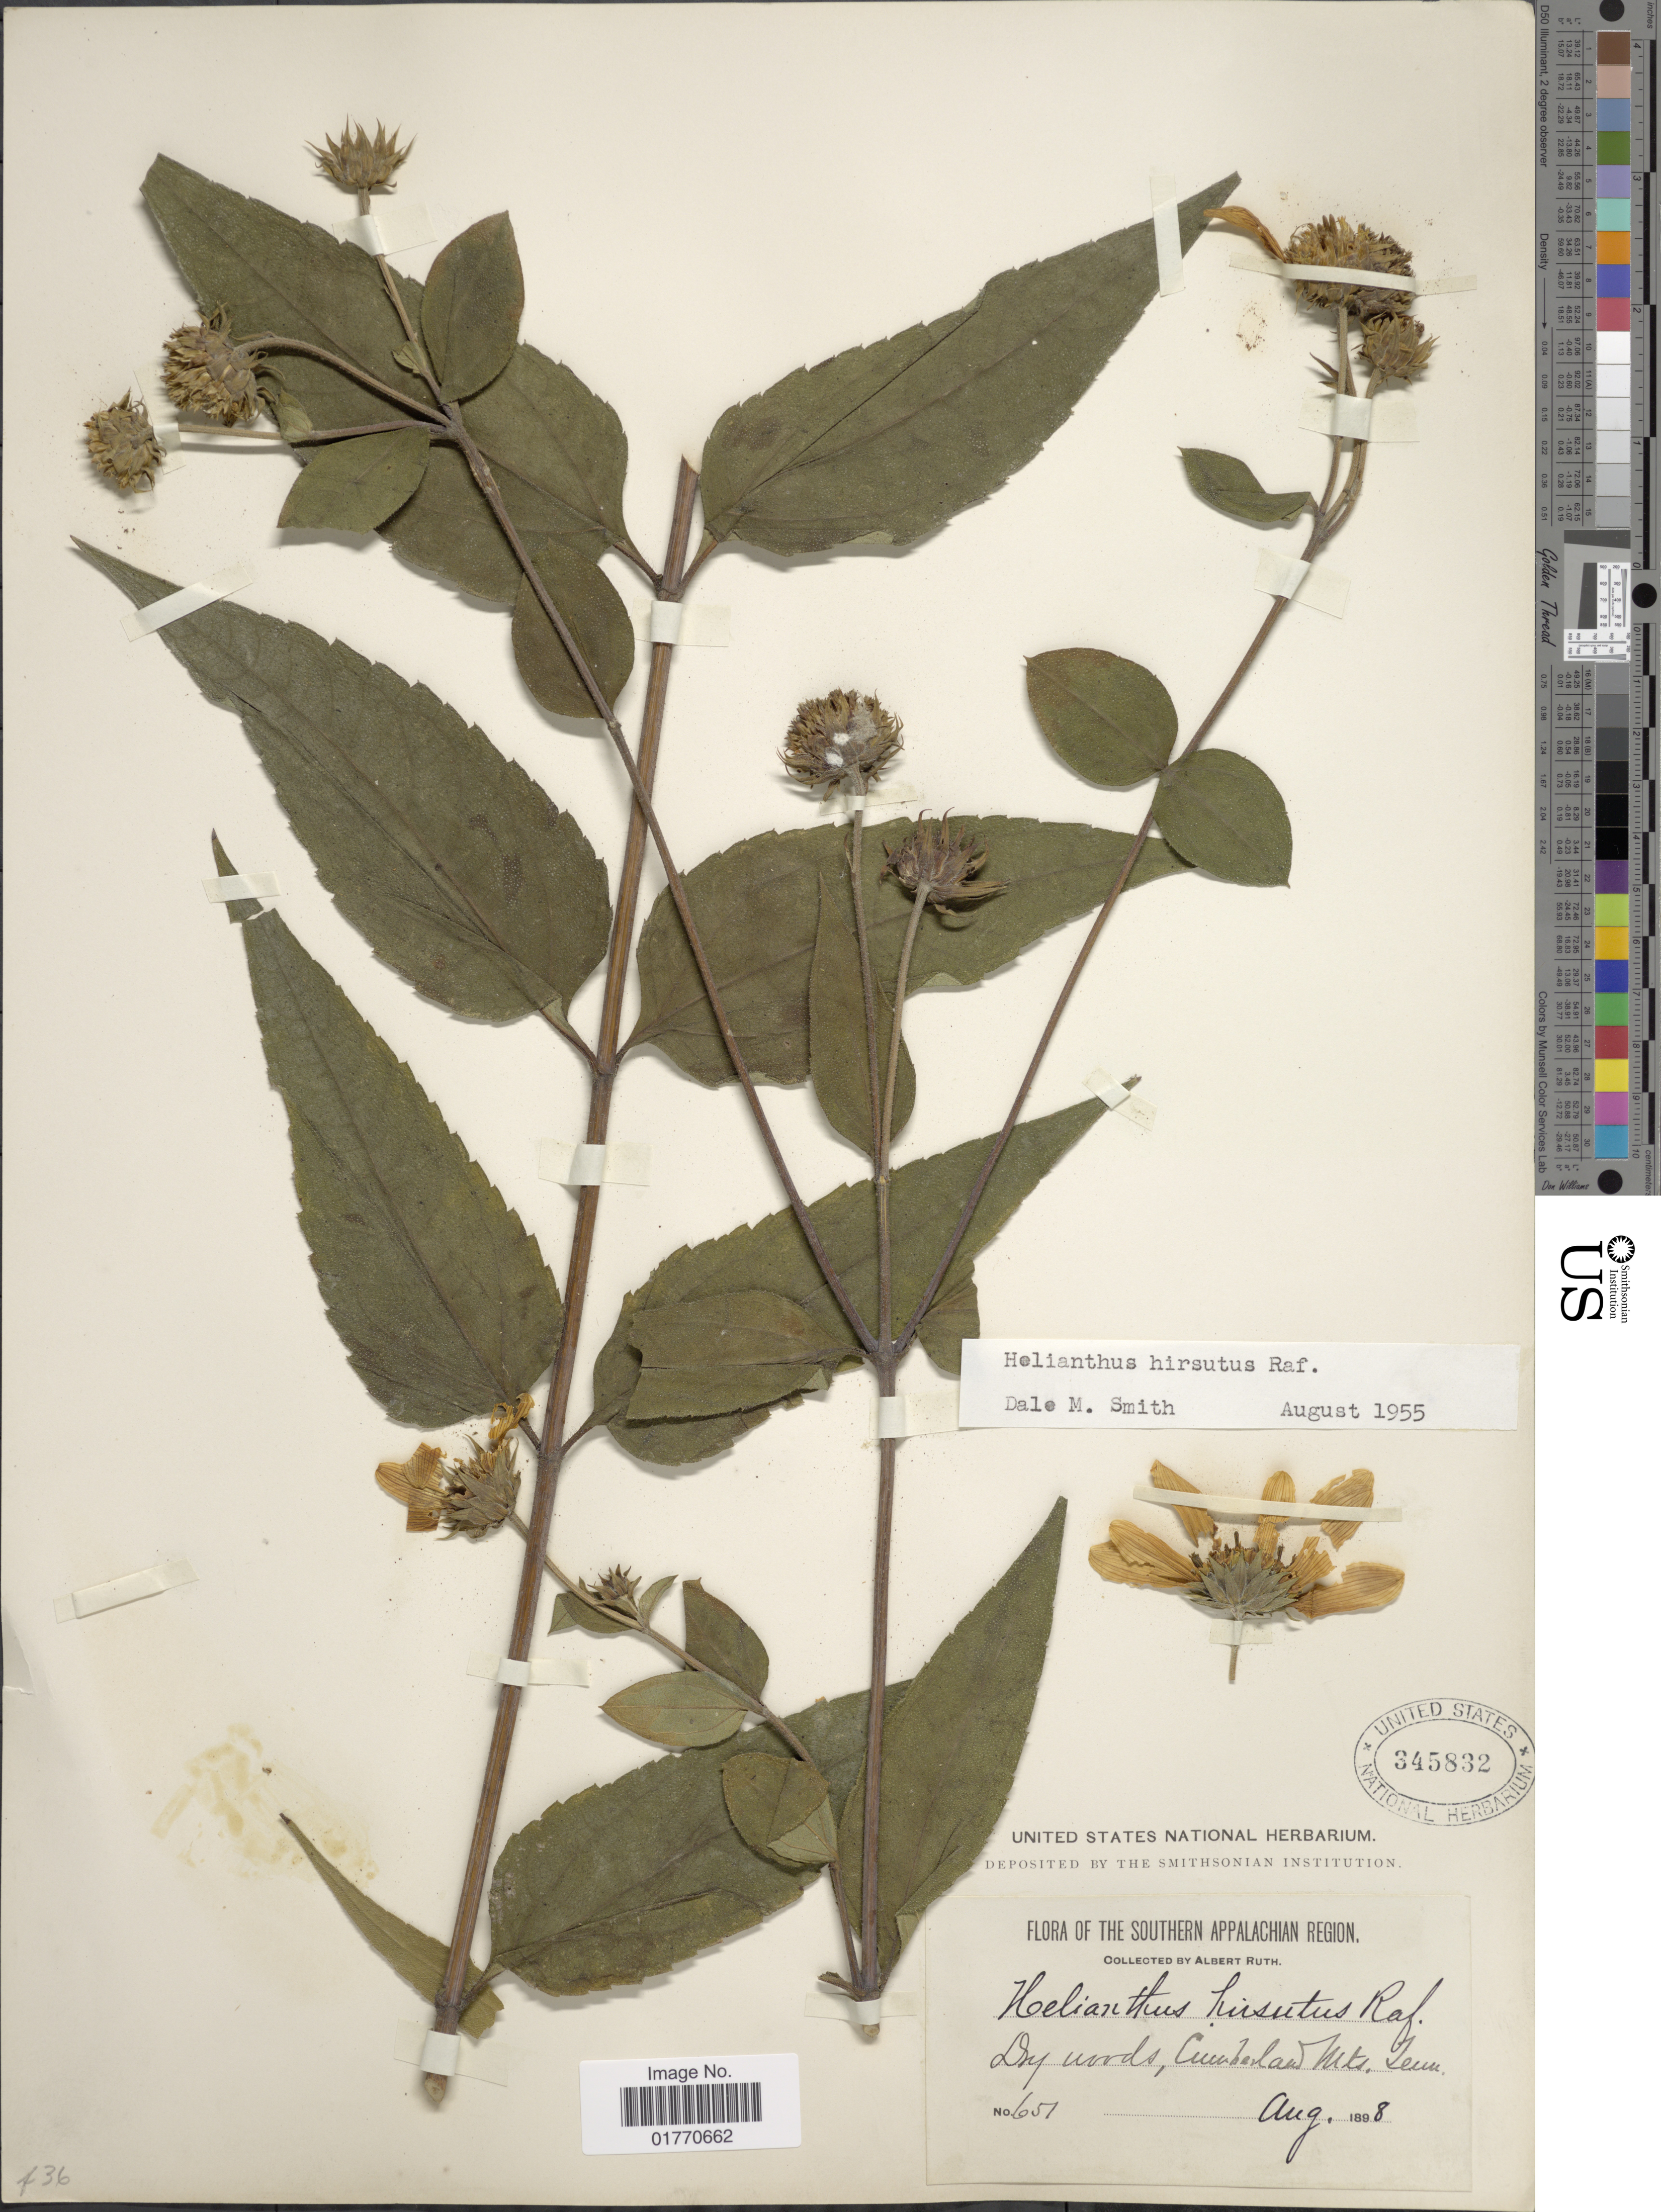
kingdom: Plantae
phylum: Tracheophyta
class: Magnoliopsida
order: Asterales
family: Asteraceae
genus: Helianthus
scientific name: Helianthus hirsutus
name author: Raf.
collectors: A. Ruth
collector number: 651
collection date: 1898-08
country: United States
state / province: Tennessee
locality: Southern Appalachian, dry woods, Cumberland Mts.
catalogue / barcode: US 345832